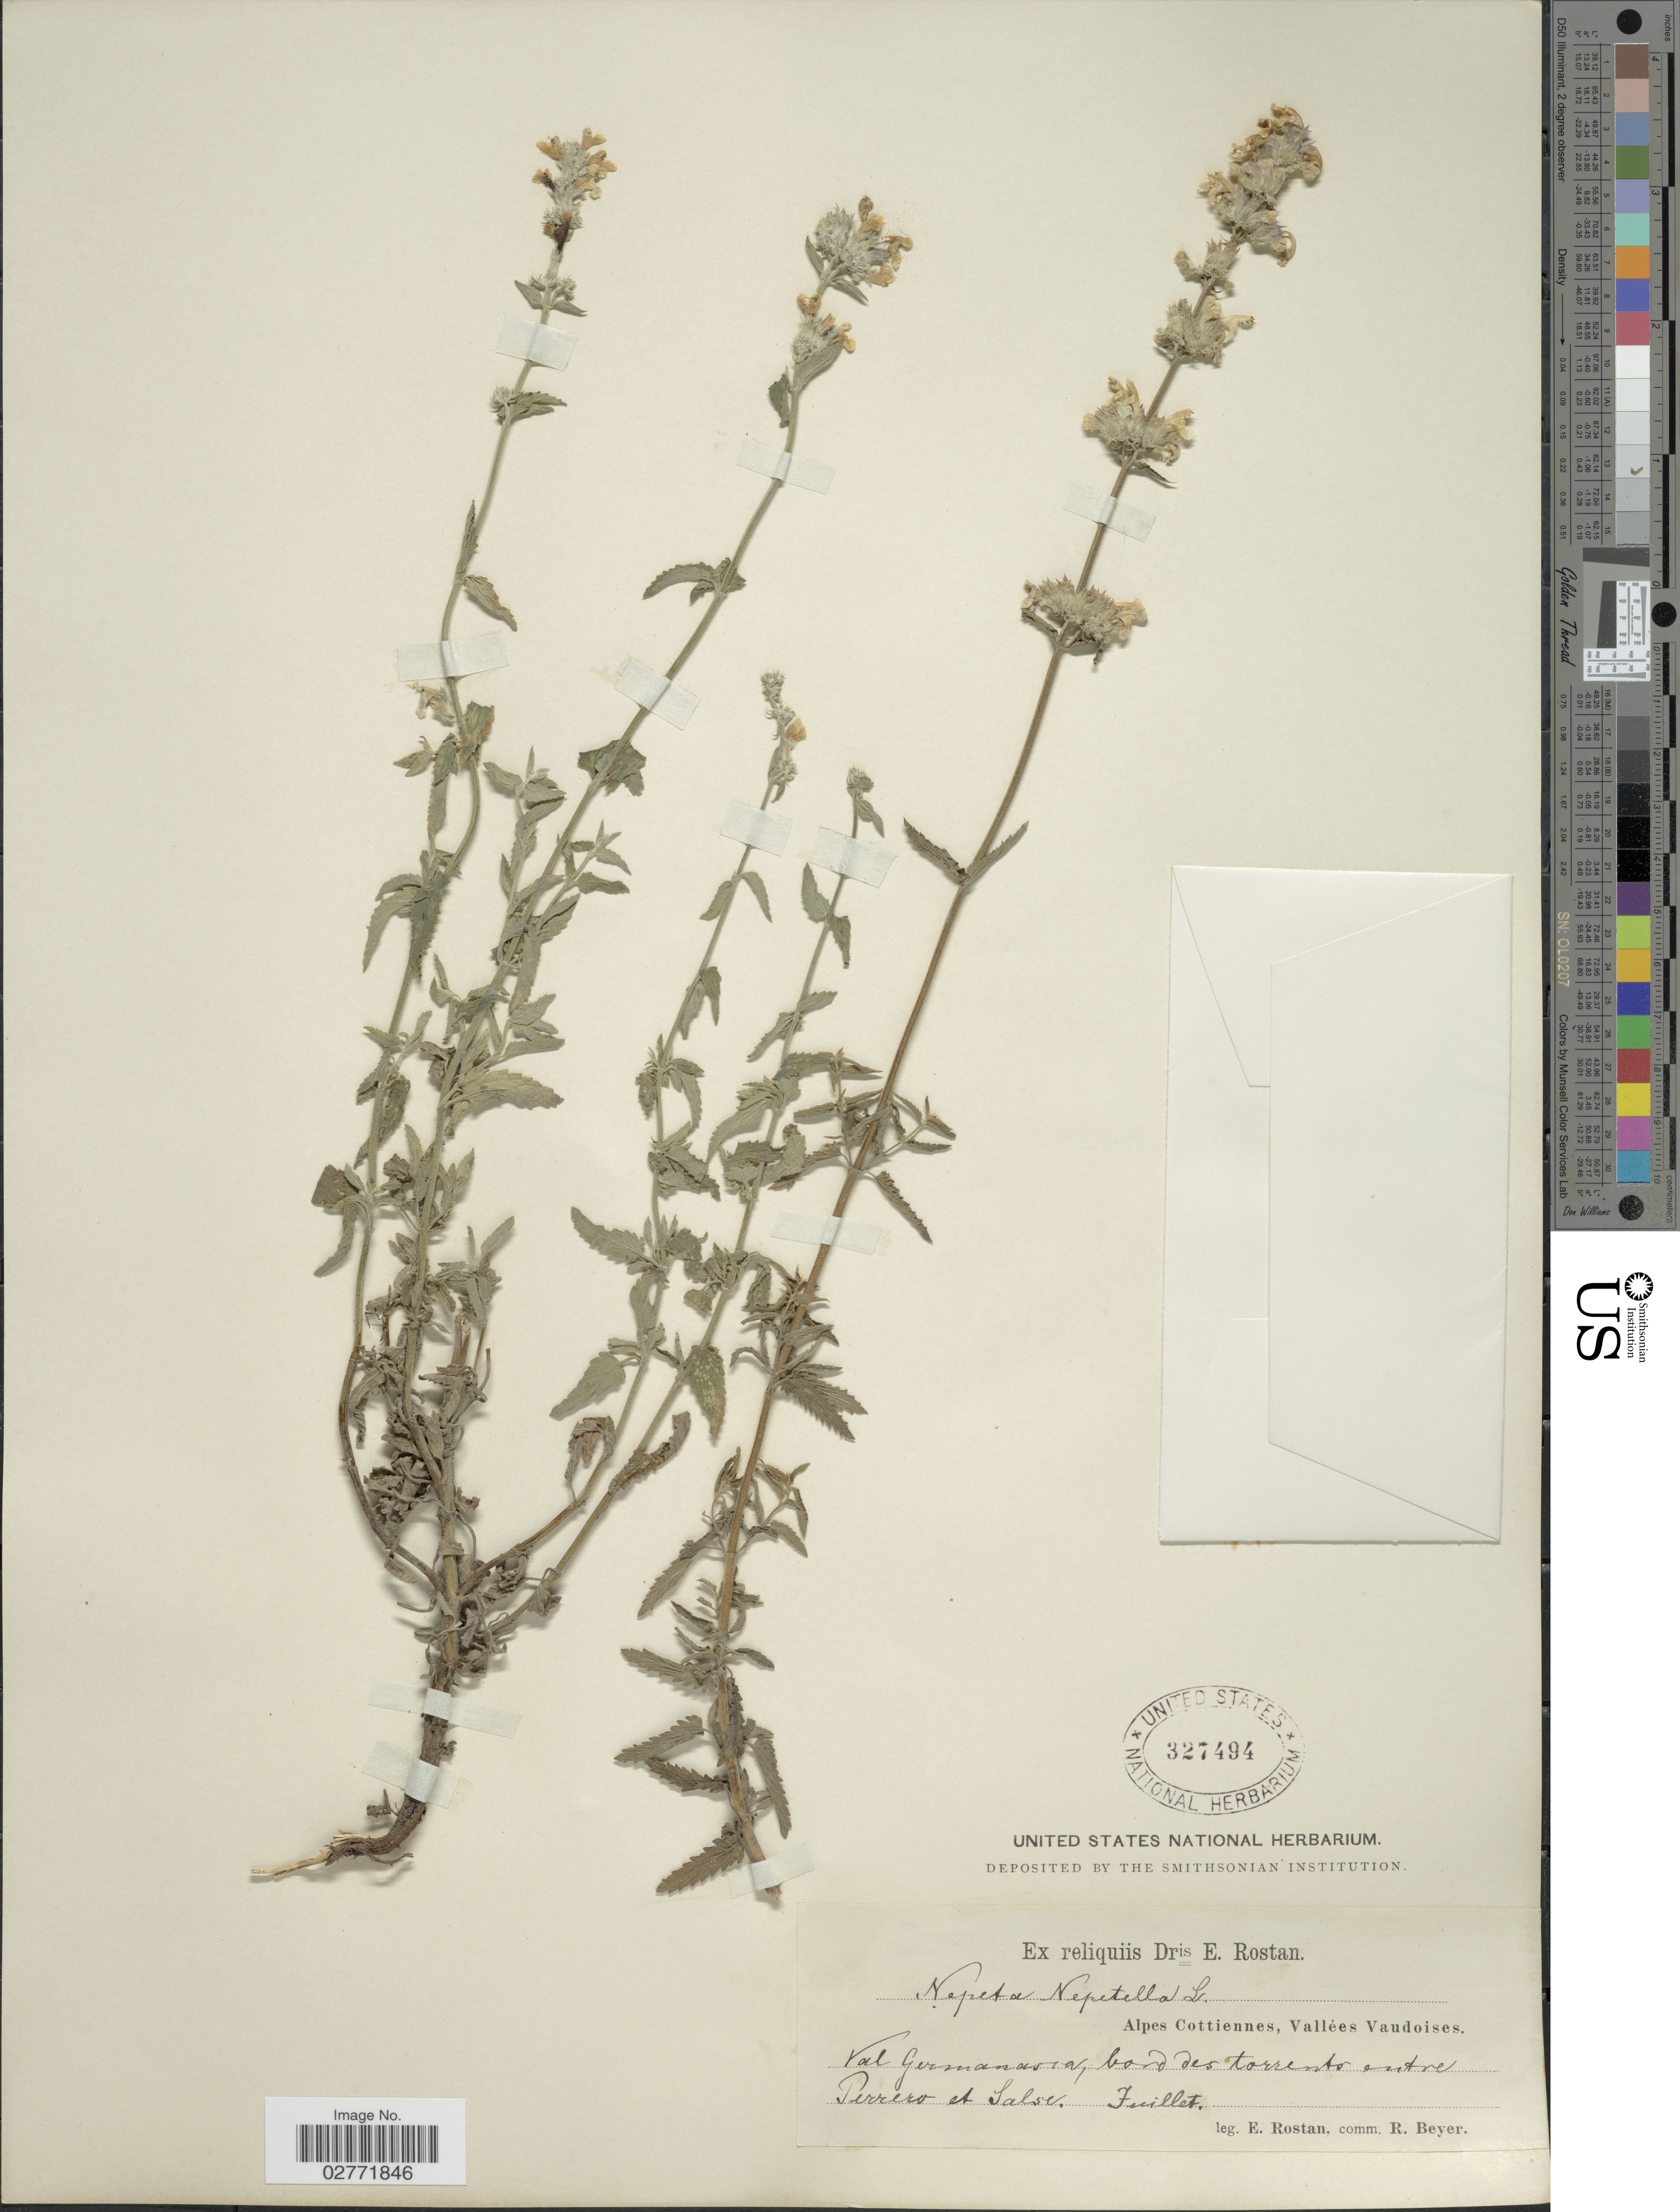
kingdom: Plantae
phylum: Tracheophyta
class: Magnoliopsida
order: Lamiales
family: Lamiaceae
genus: Nepeta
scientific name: Nepeta nepetella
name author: L.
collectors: E. Rostan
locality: Alpes Cottiennes, Vallées Vaudoises, Val Germanasra, bord des torrents entre Perrero et Salse.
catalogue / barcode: US 327494